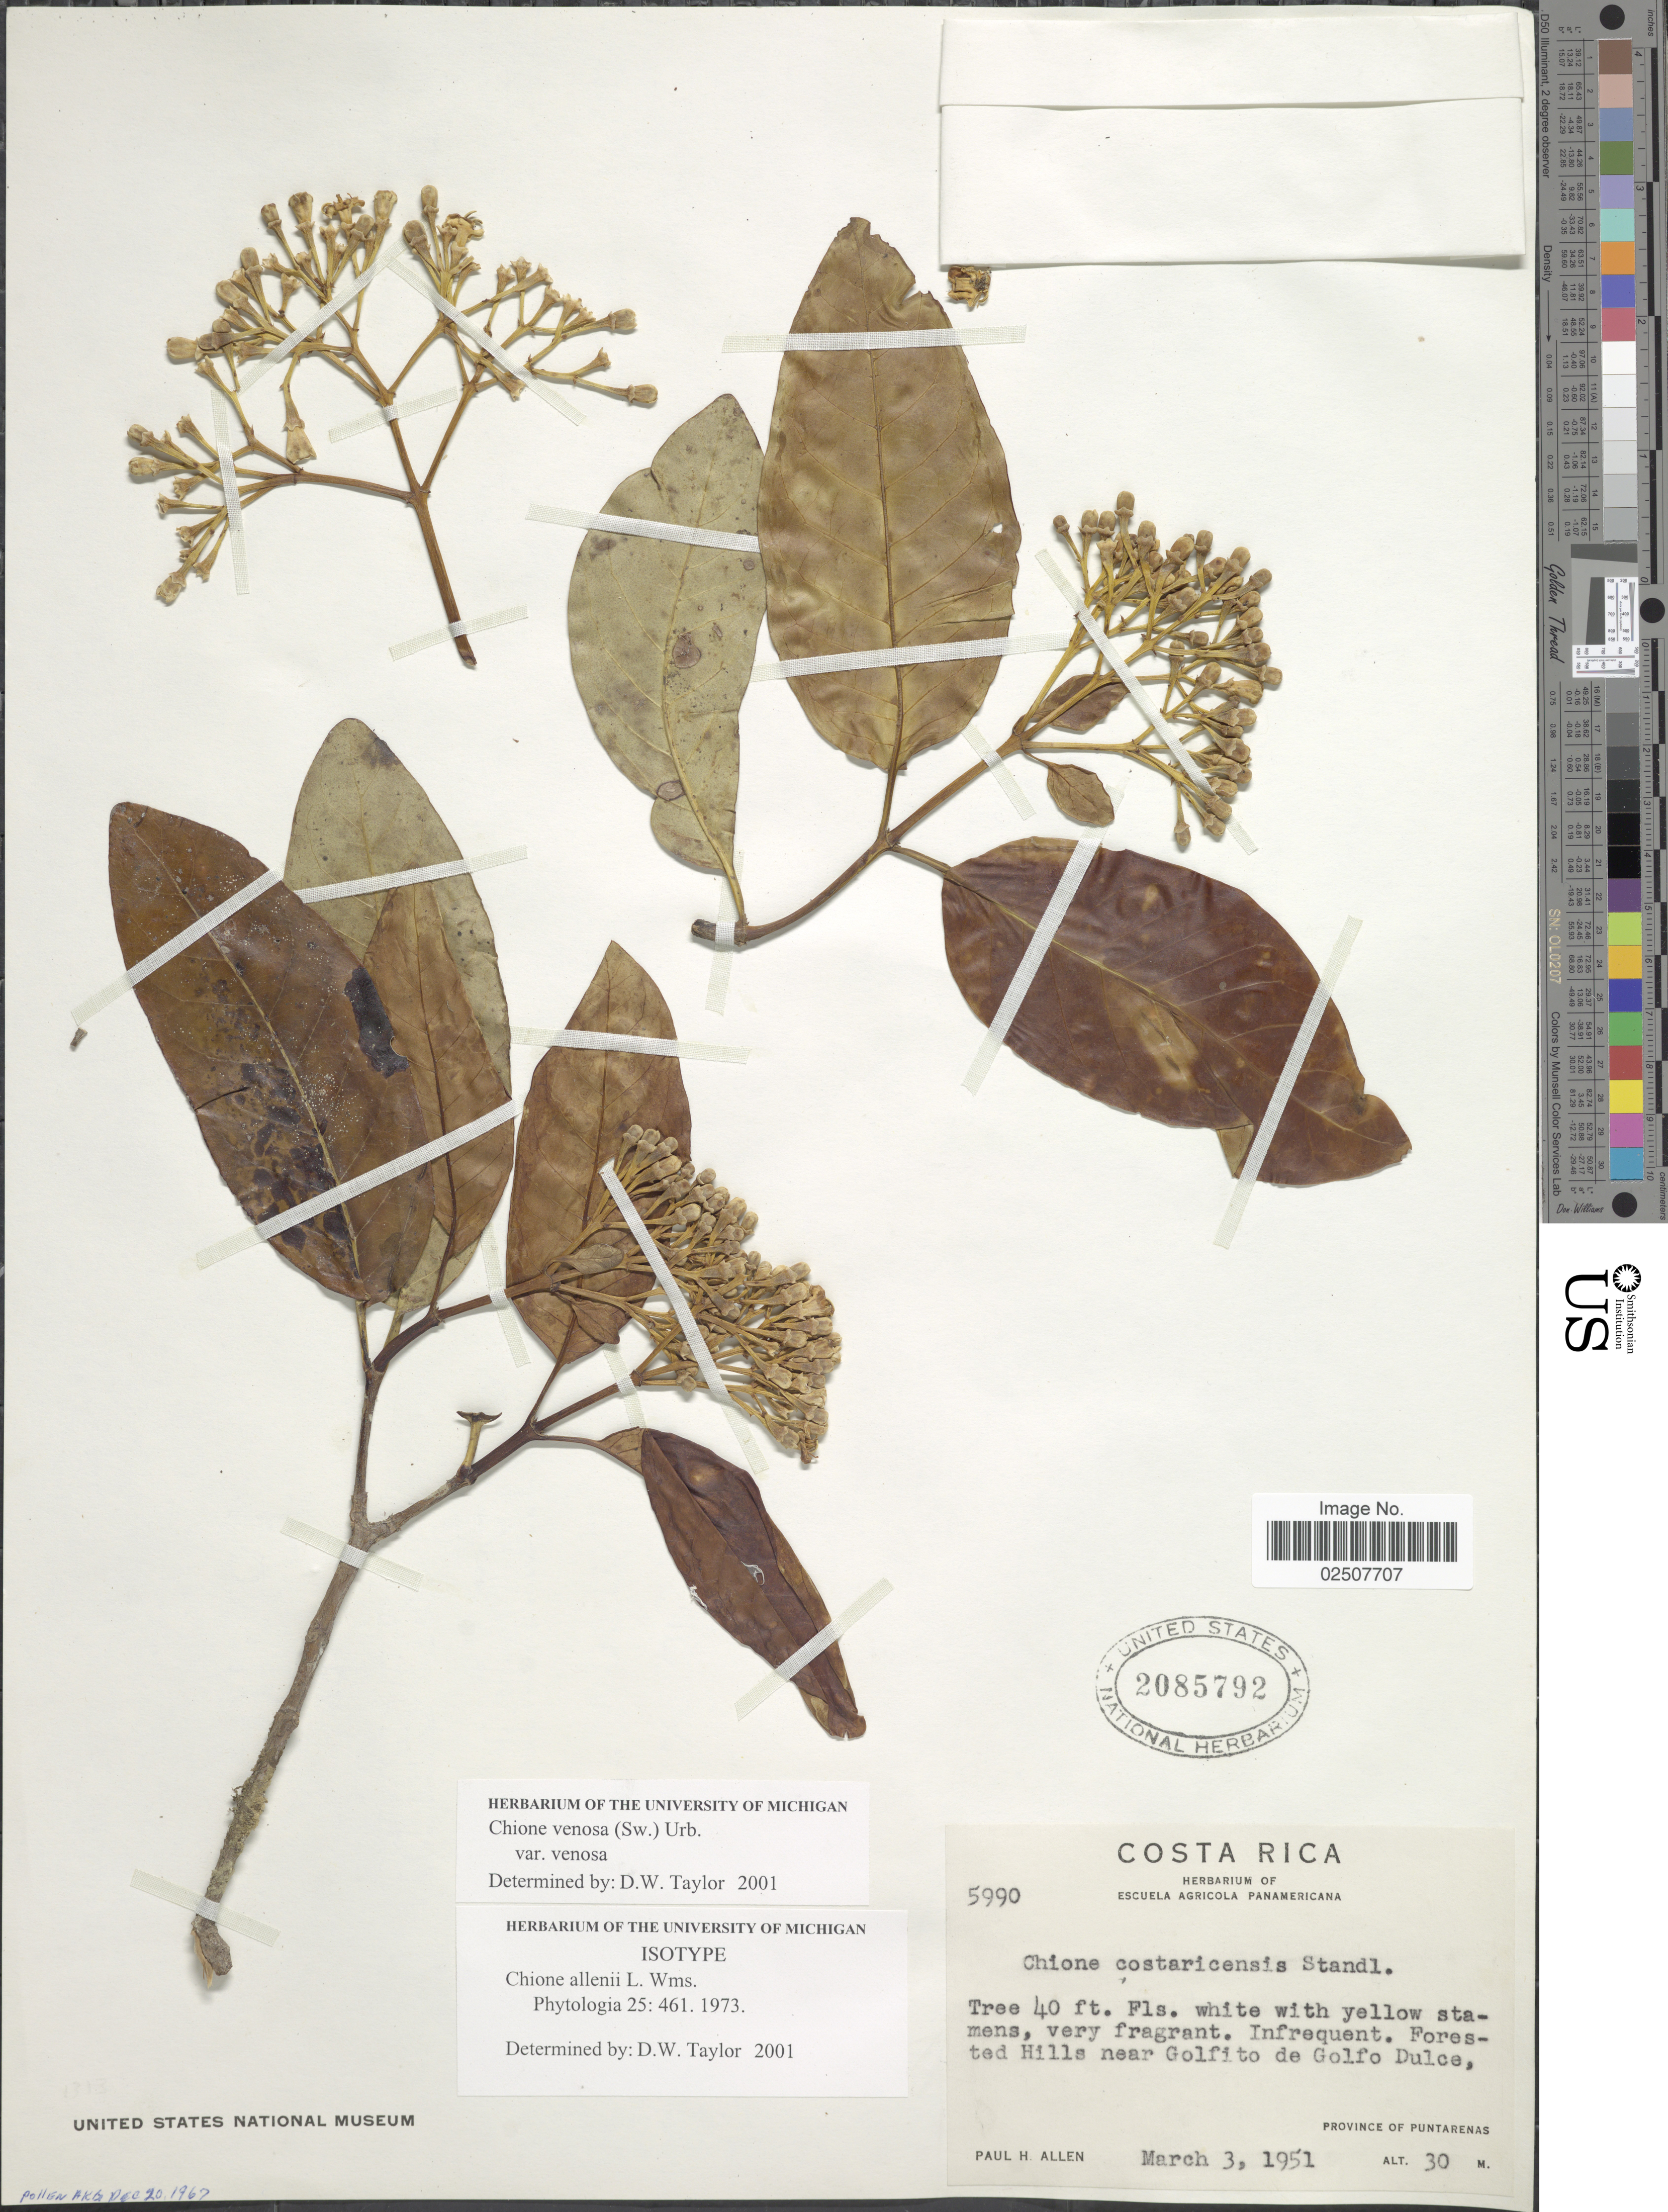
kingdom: Plantae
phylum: Tracheophyta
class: Magnoliopsida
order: Gentianales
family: Rubiaceae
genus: Chione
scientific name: Chione venosa var. venosa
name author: (Sw.) Urb.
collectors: P. H. Allen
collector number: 5990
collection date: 1951-03-03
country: Costa Rica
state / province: Puntarenas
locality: Infrequent. Forested Hills near Golfito de Golfo Dulce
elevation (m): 30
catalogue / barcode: US 2085792